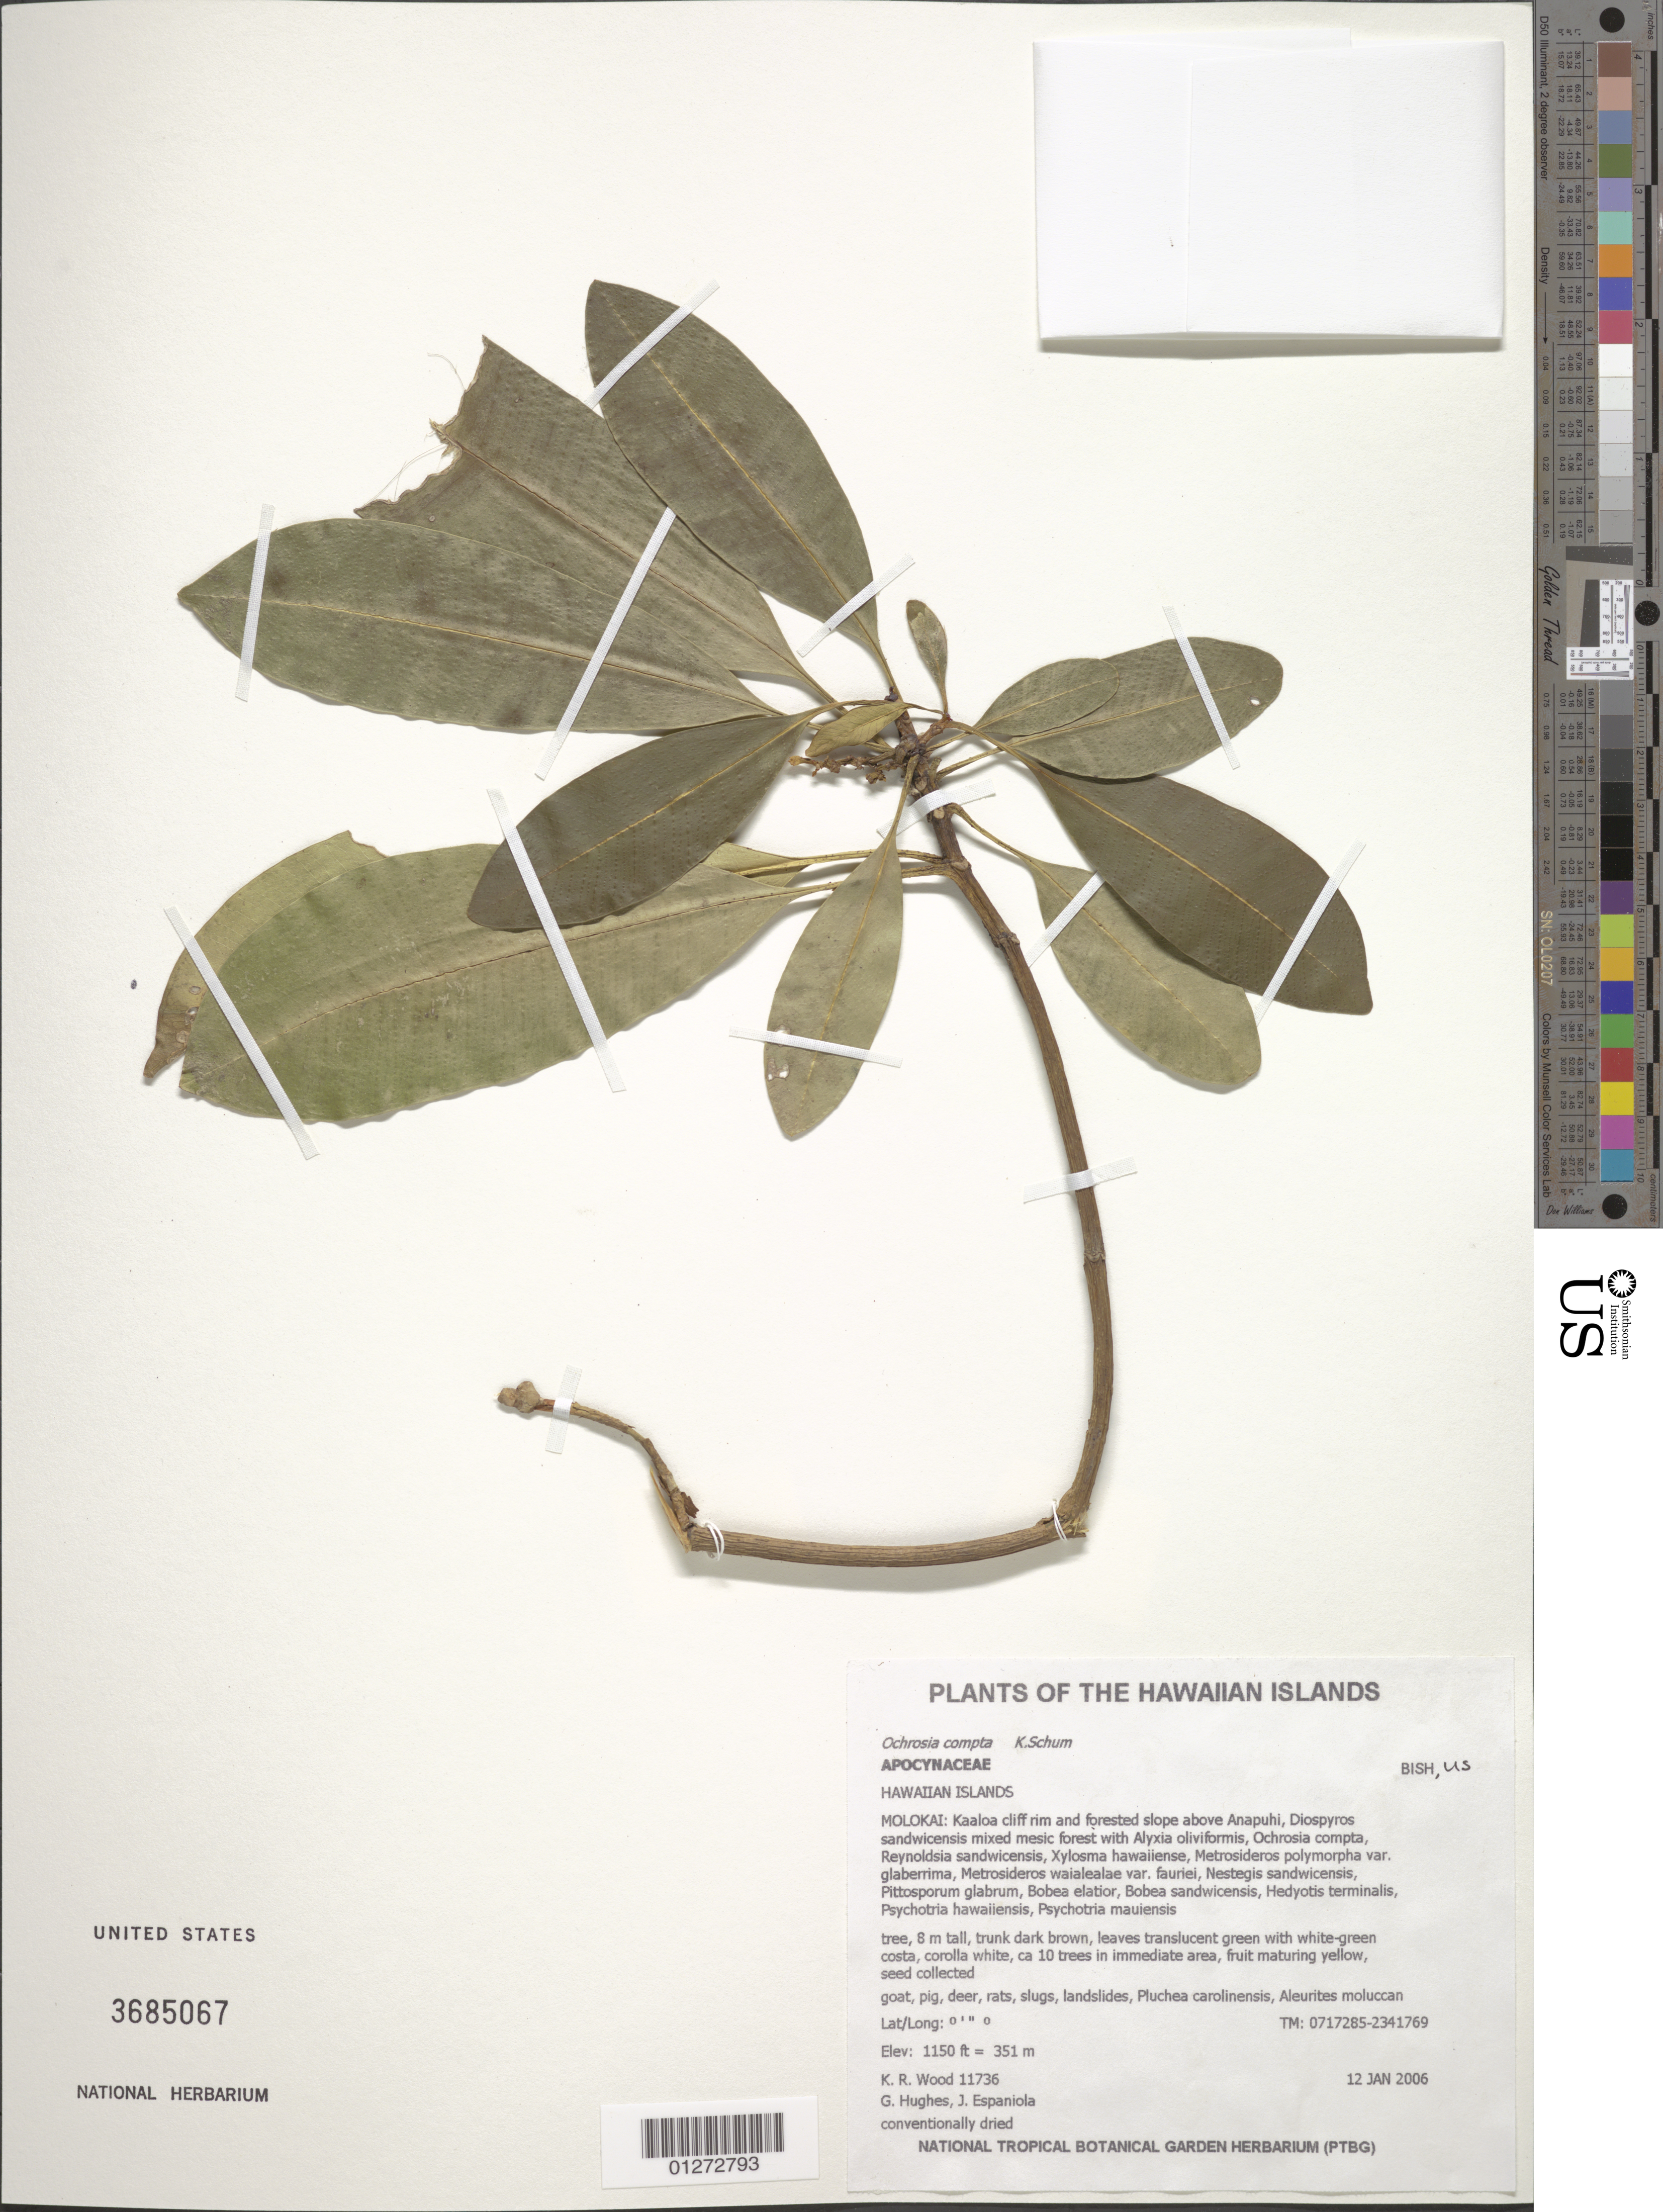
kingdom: Plantae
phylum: Tracheophyta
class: Magnoliopsida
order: Gentianales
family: Apocynaceae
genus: Ochrosia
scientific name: Ochrosia compta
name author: K. Schum.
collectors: K. R. Wood, G. Hughes & J. Espaniola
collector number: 11736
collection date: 2006-01-12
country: United States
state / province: Hawaii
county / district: Maui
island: Moloka'i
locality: Kaaloa cliff rim and forested slope above Anapuhi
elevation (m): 351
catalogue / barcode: US 3685067